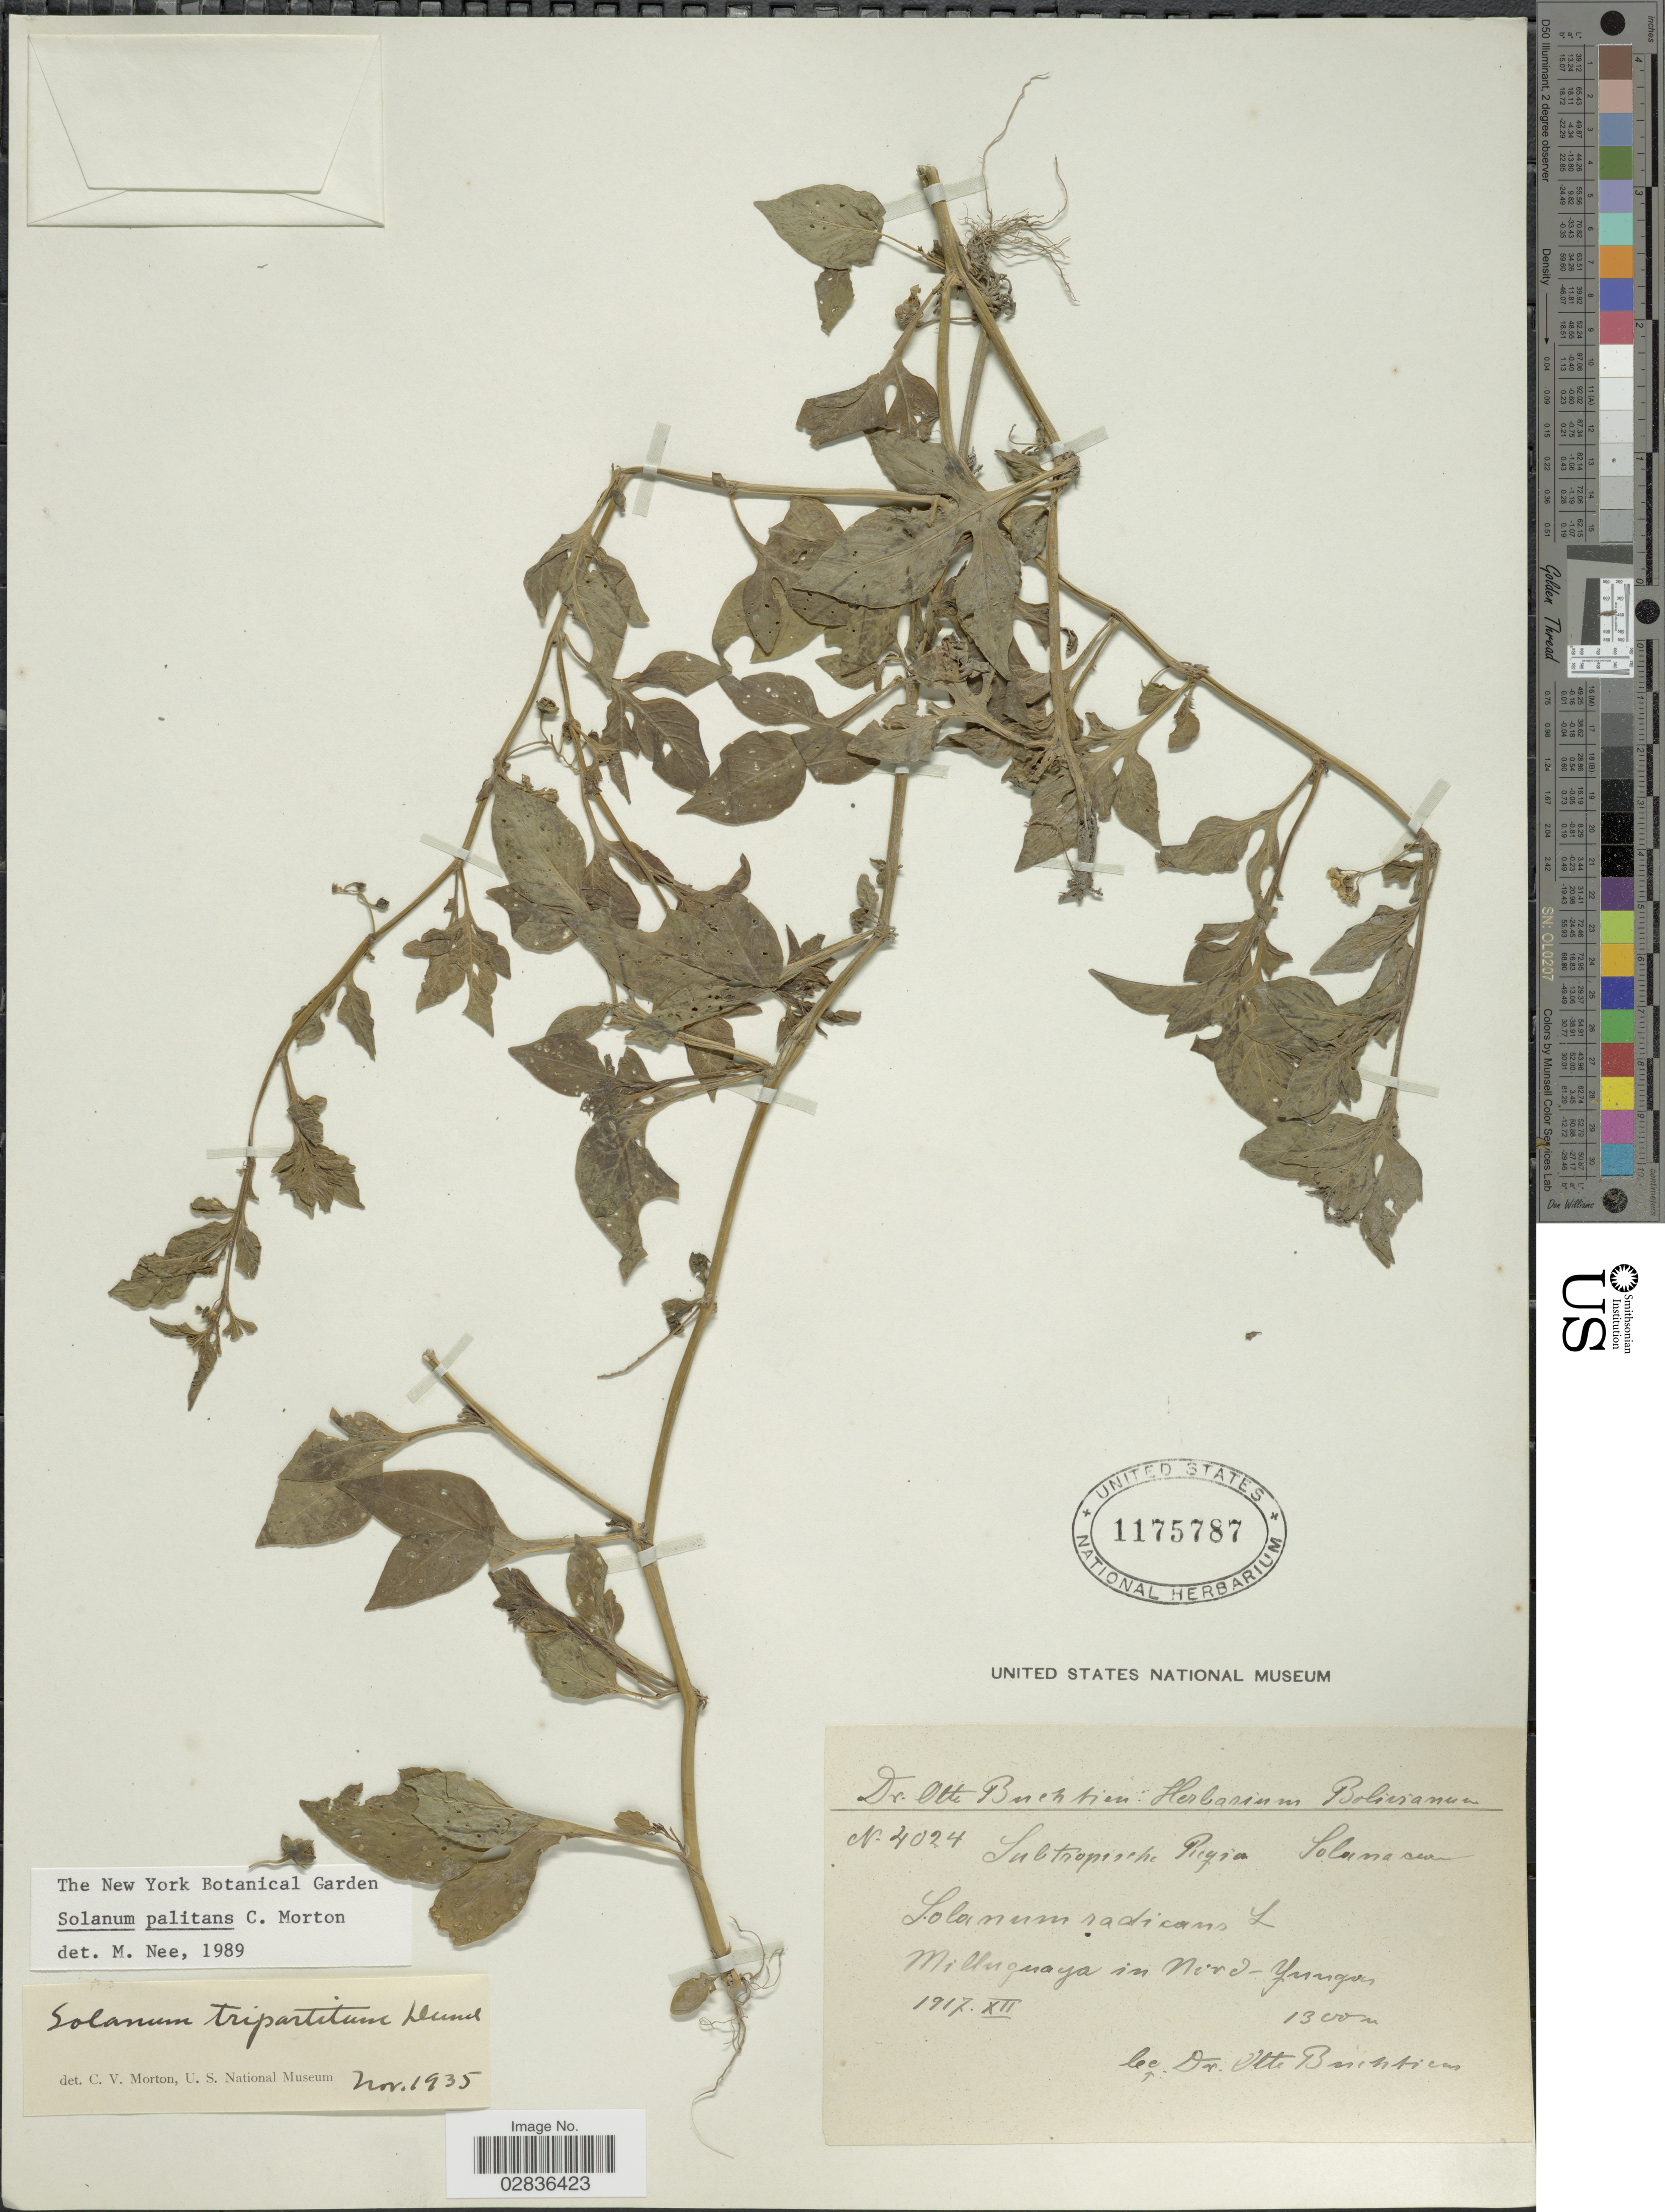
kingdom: Plantae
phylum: Tracheophyta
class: Magnoliopsida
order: Solanales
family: Solanaceae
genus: Solanum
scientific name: Solanum palitans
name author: C.V. Morton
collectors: O. Buchtien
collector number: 4024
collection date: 1917-12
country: Bolivia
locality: Milluguaya in Nord-Yungas.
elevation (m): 1300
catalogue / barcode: US 1175787